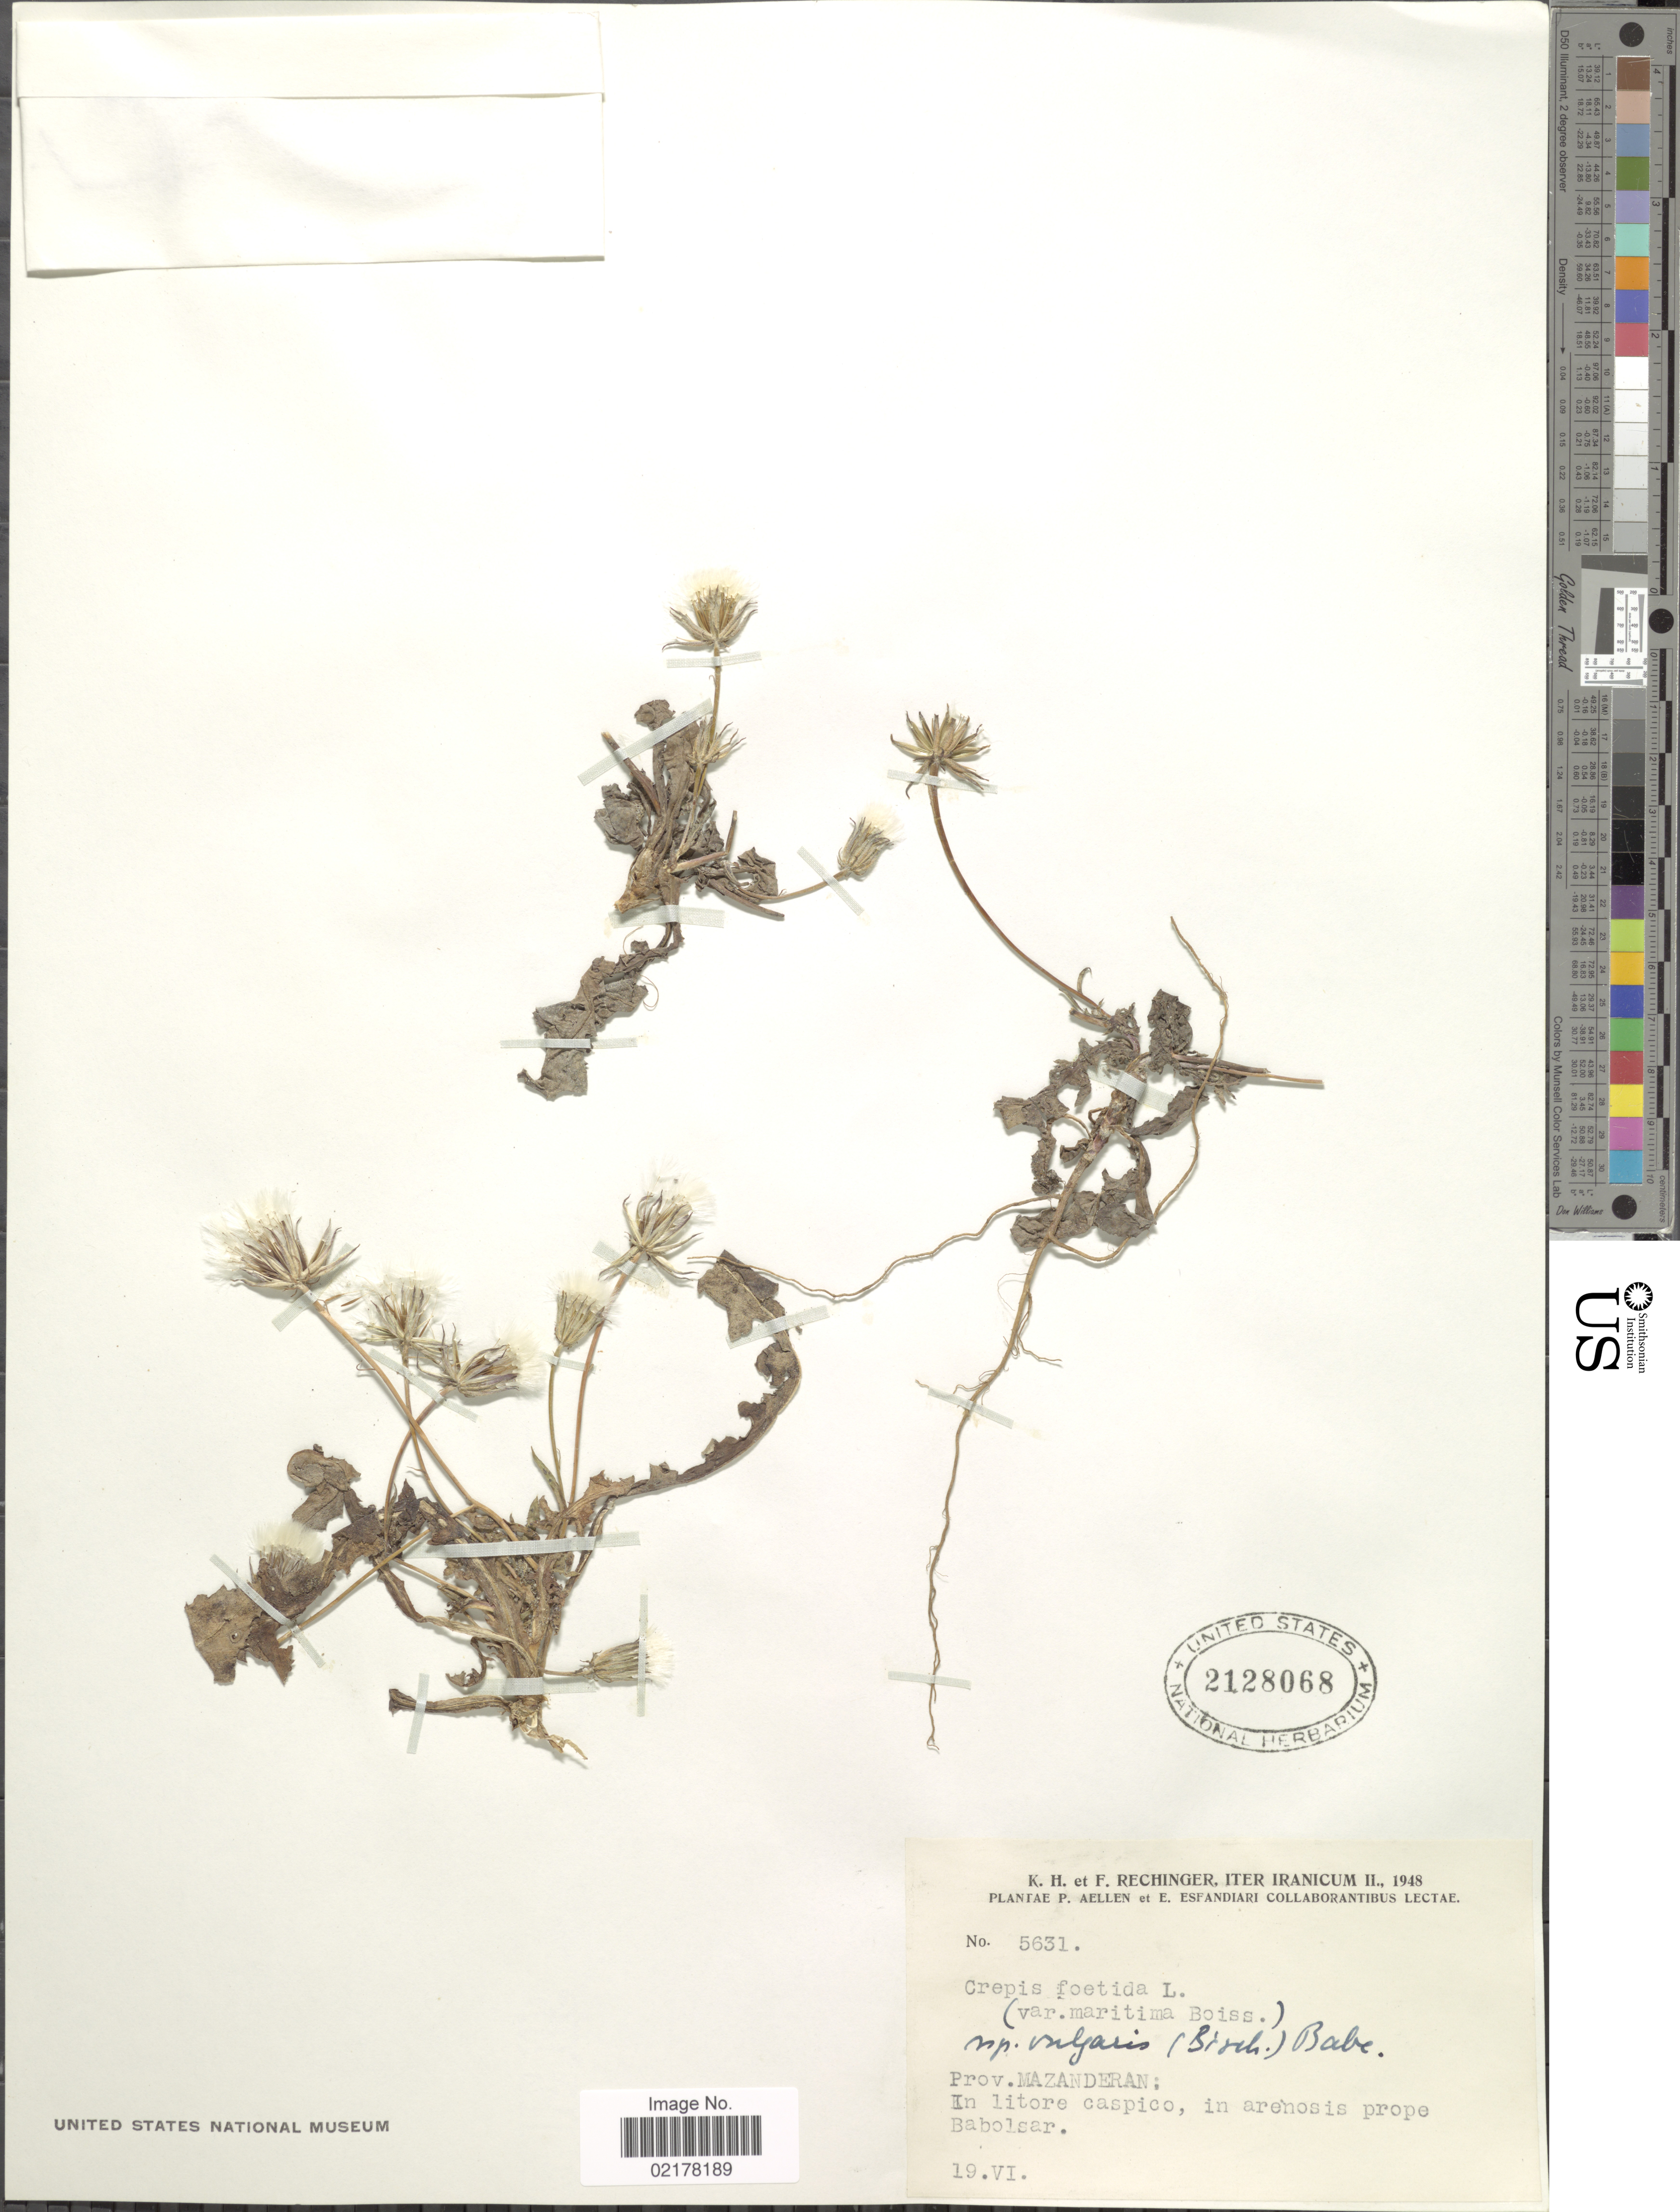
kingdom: Plantae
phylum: Tracheophyta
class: Magnoliopsida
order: Asterales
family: Asteraceae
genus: Crepis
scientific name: Crepis foetida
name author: L.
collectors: K. H. Rechinger & F. Rechinger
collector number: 5631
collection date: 1948-06-19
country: Iran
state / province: Mazandaran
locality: Prope Babolsar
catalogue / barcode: US 2128068